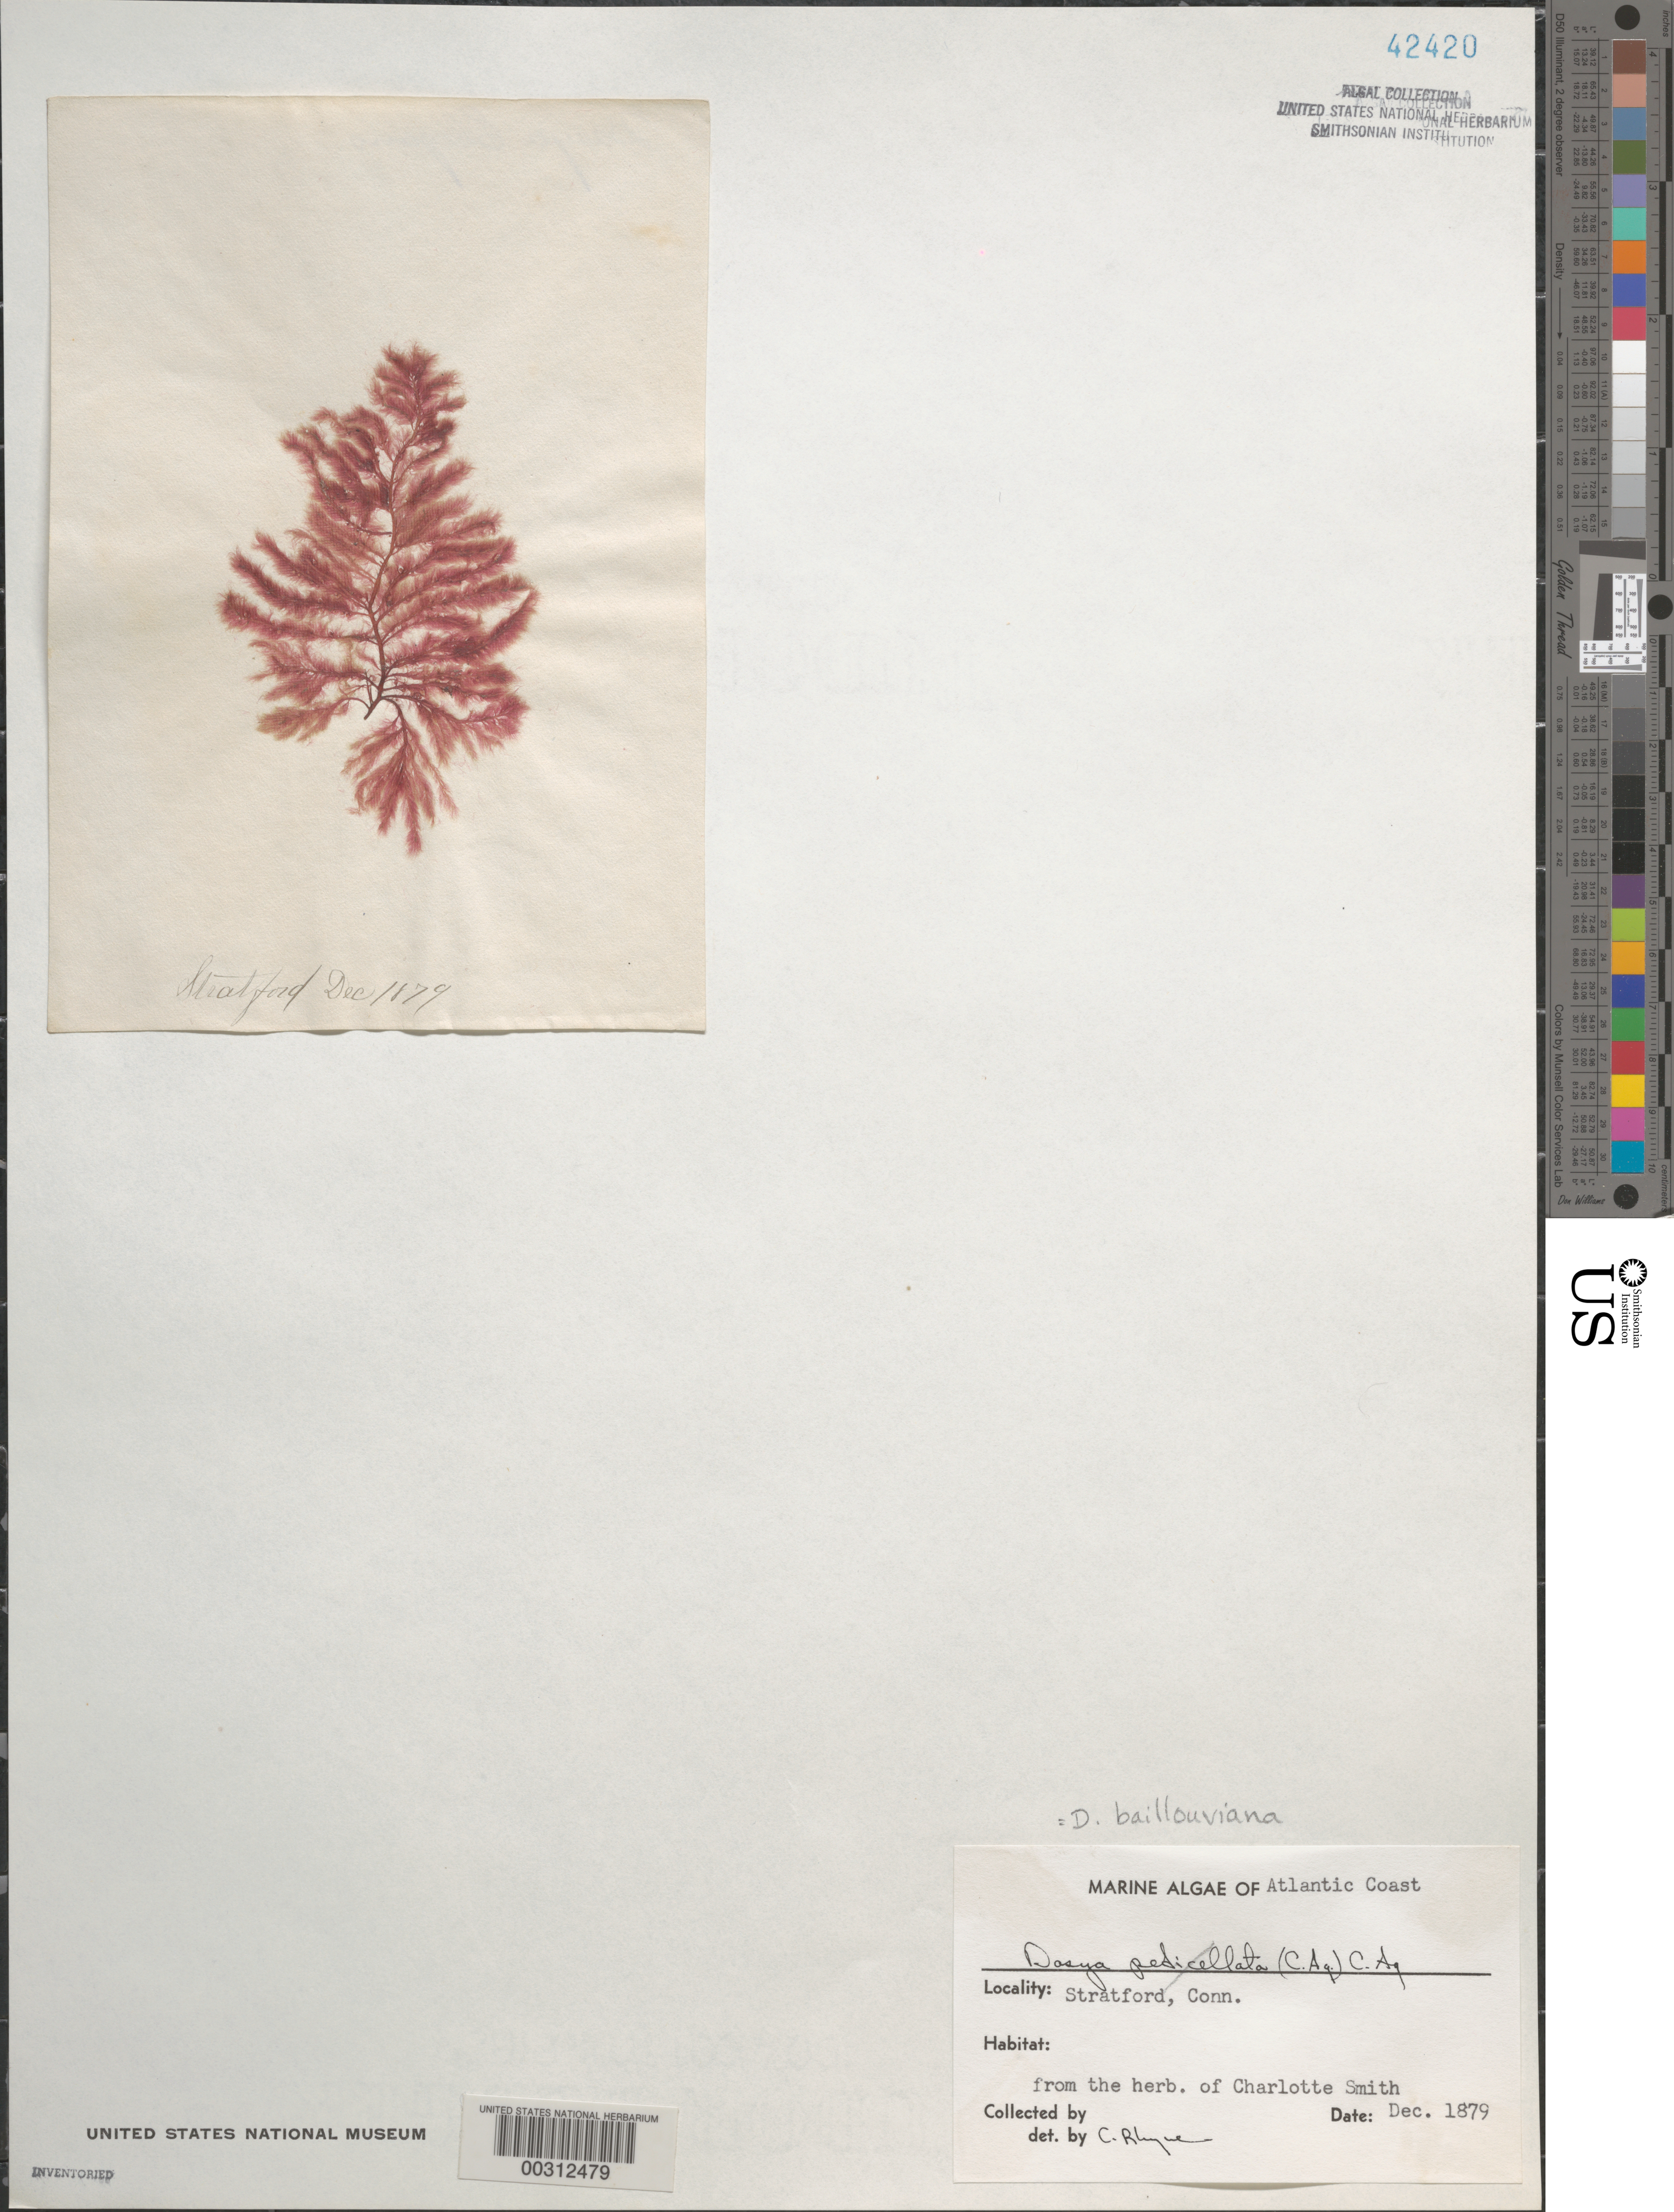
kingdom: Plantae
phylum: Rhodophyta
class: Florideophyceae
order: Ceramiales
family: Dasyaceae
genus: Dasya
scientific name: Dasya pedicellata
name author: (C. Agardh) C. Agardh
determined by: Algae name updating Project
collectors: Charlotte Smith (herbarium)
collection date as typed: Dec 1879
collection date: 1879-12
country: United States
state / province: Connecticut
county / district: Fairfield County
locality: Stratford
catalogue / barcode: US 42420